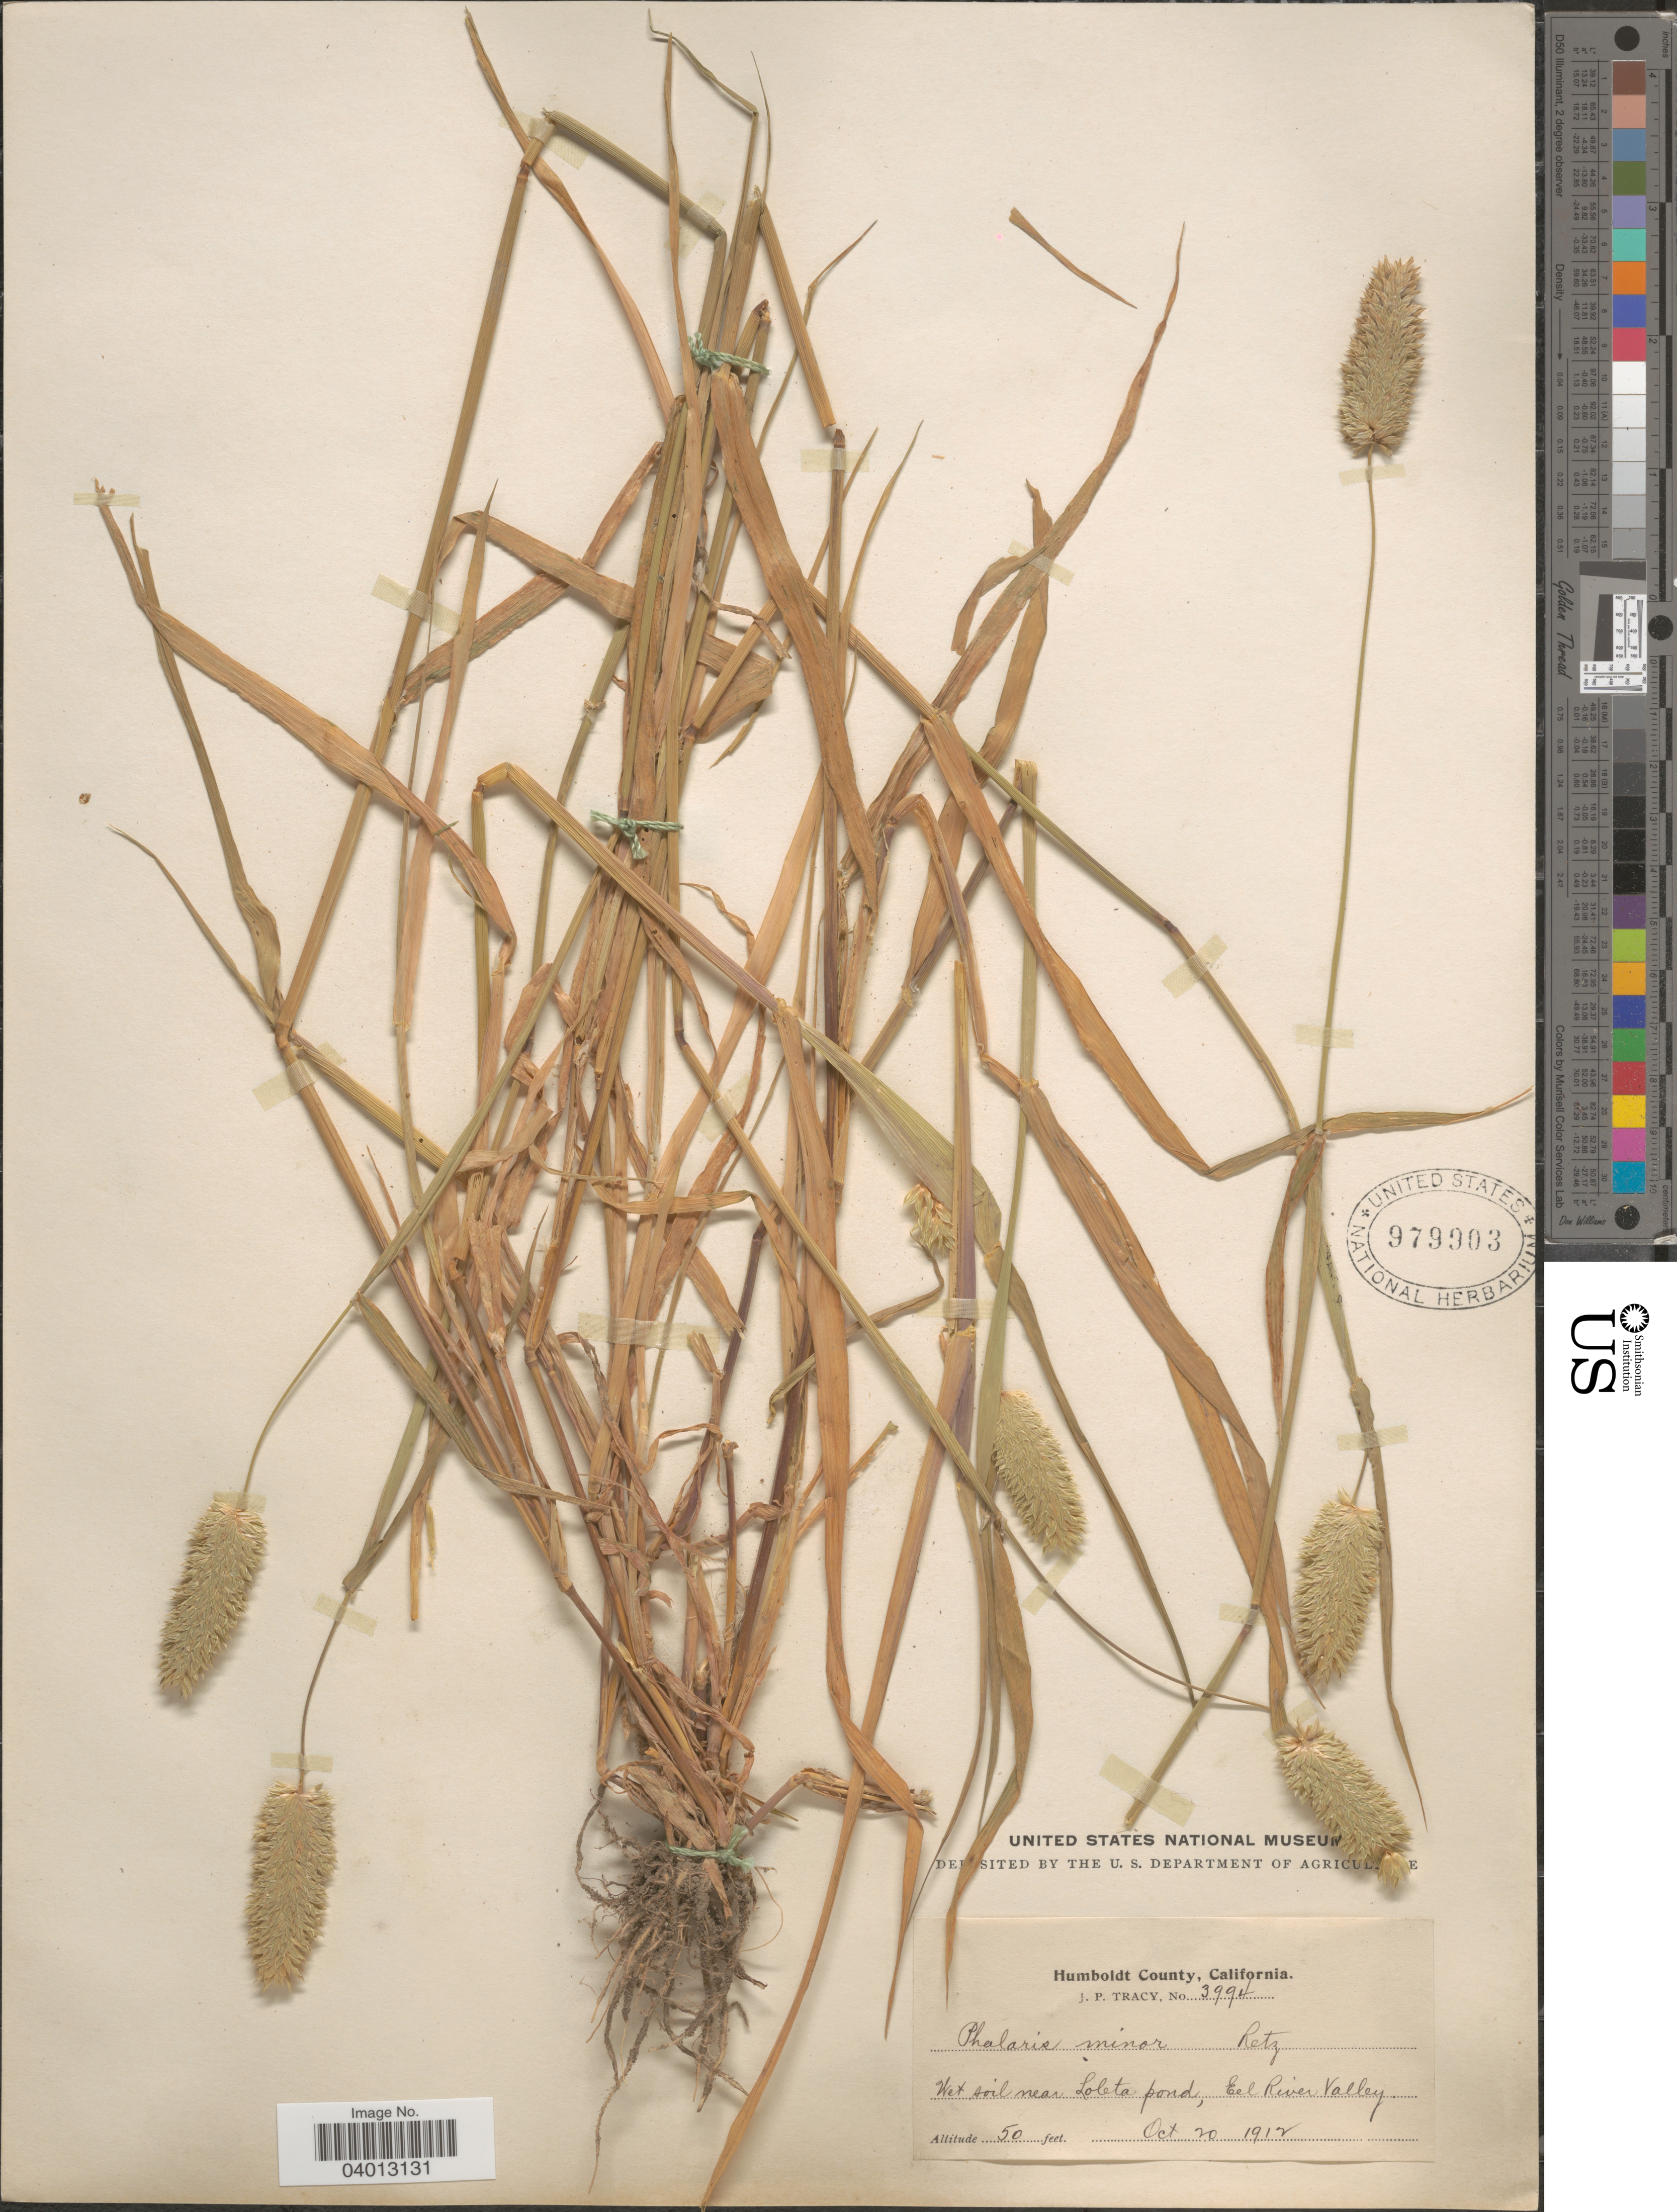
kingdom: Plantae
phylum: Tracheophyta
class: Liliopsida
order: Poales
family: Poaceae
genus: Phalaris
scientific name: Phalaris minor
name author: Retz.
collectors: J. Tracy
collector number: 3994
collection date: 1912-10-20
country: United States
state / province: California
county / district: Humboldt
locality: Humboldt County. Wet soil near Loleta pond, Eel River Valley.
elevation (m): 15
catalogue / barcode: US 979903